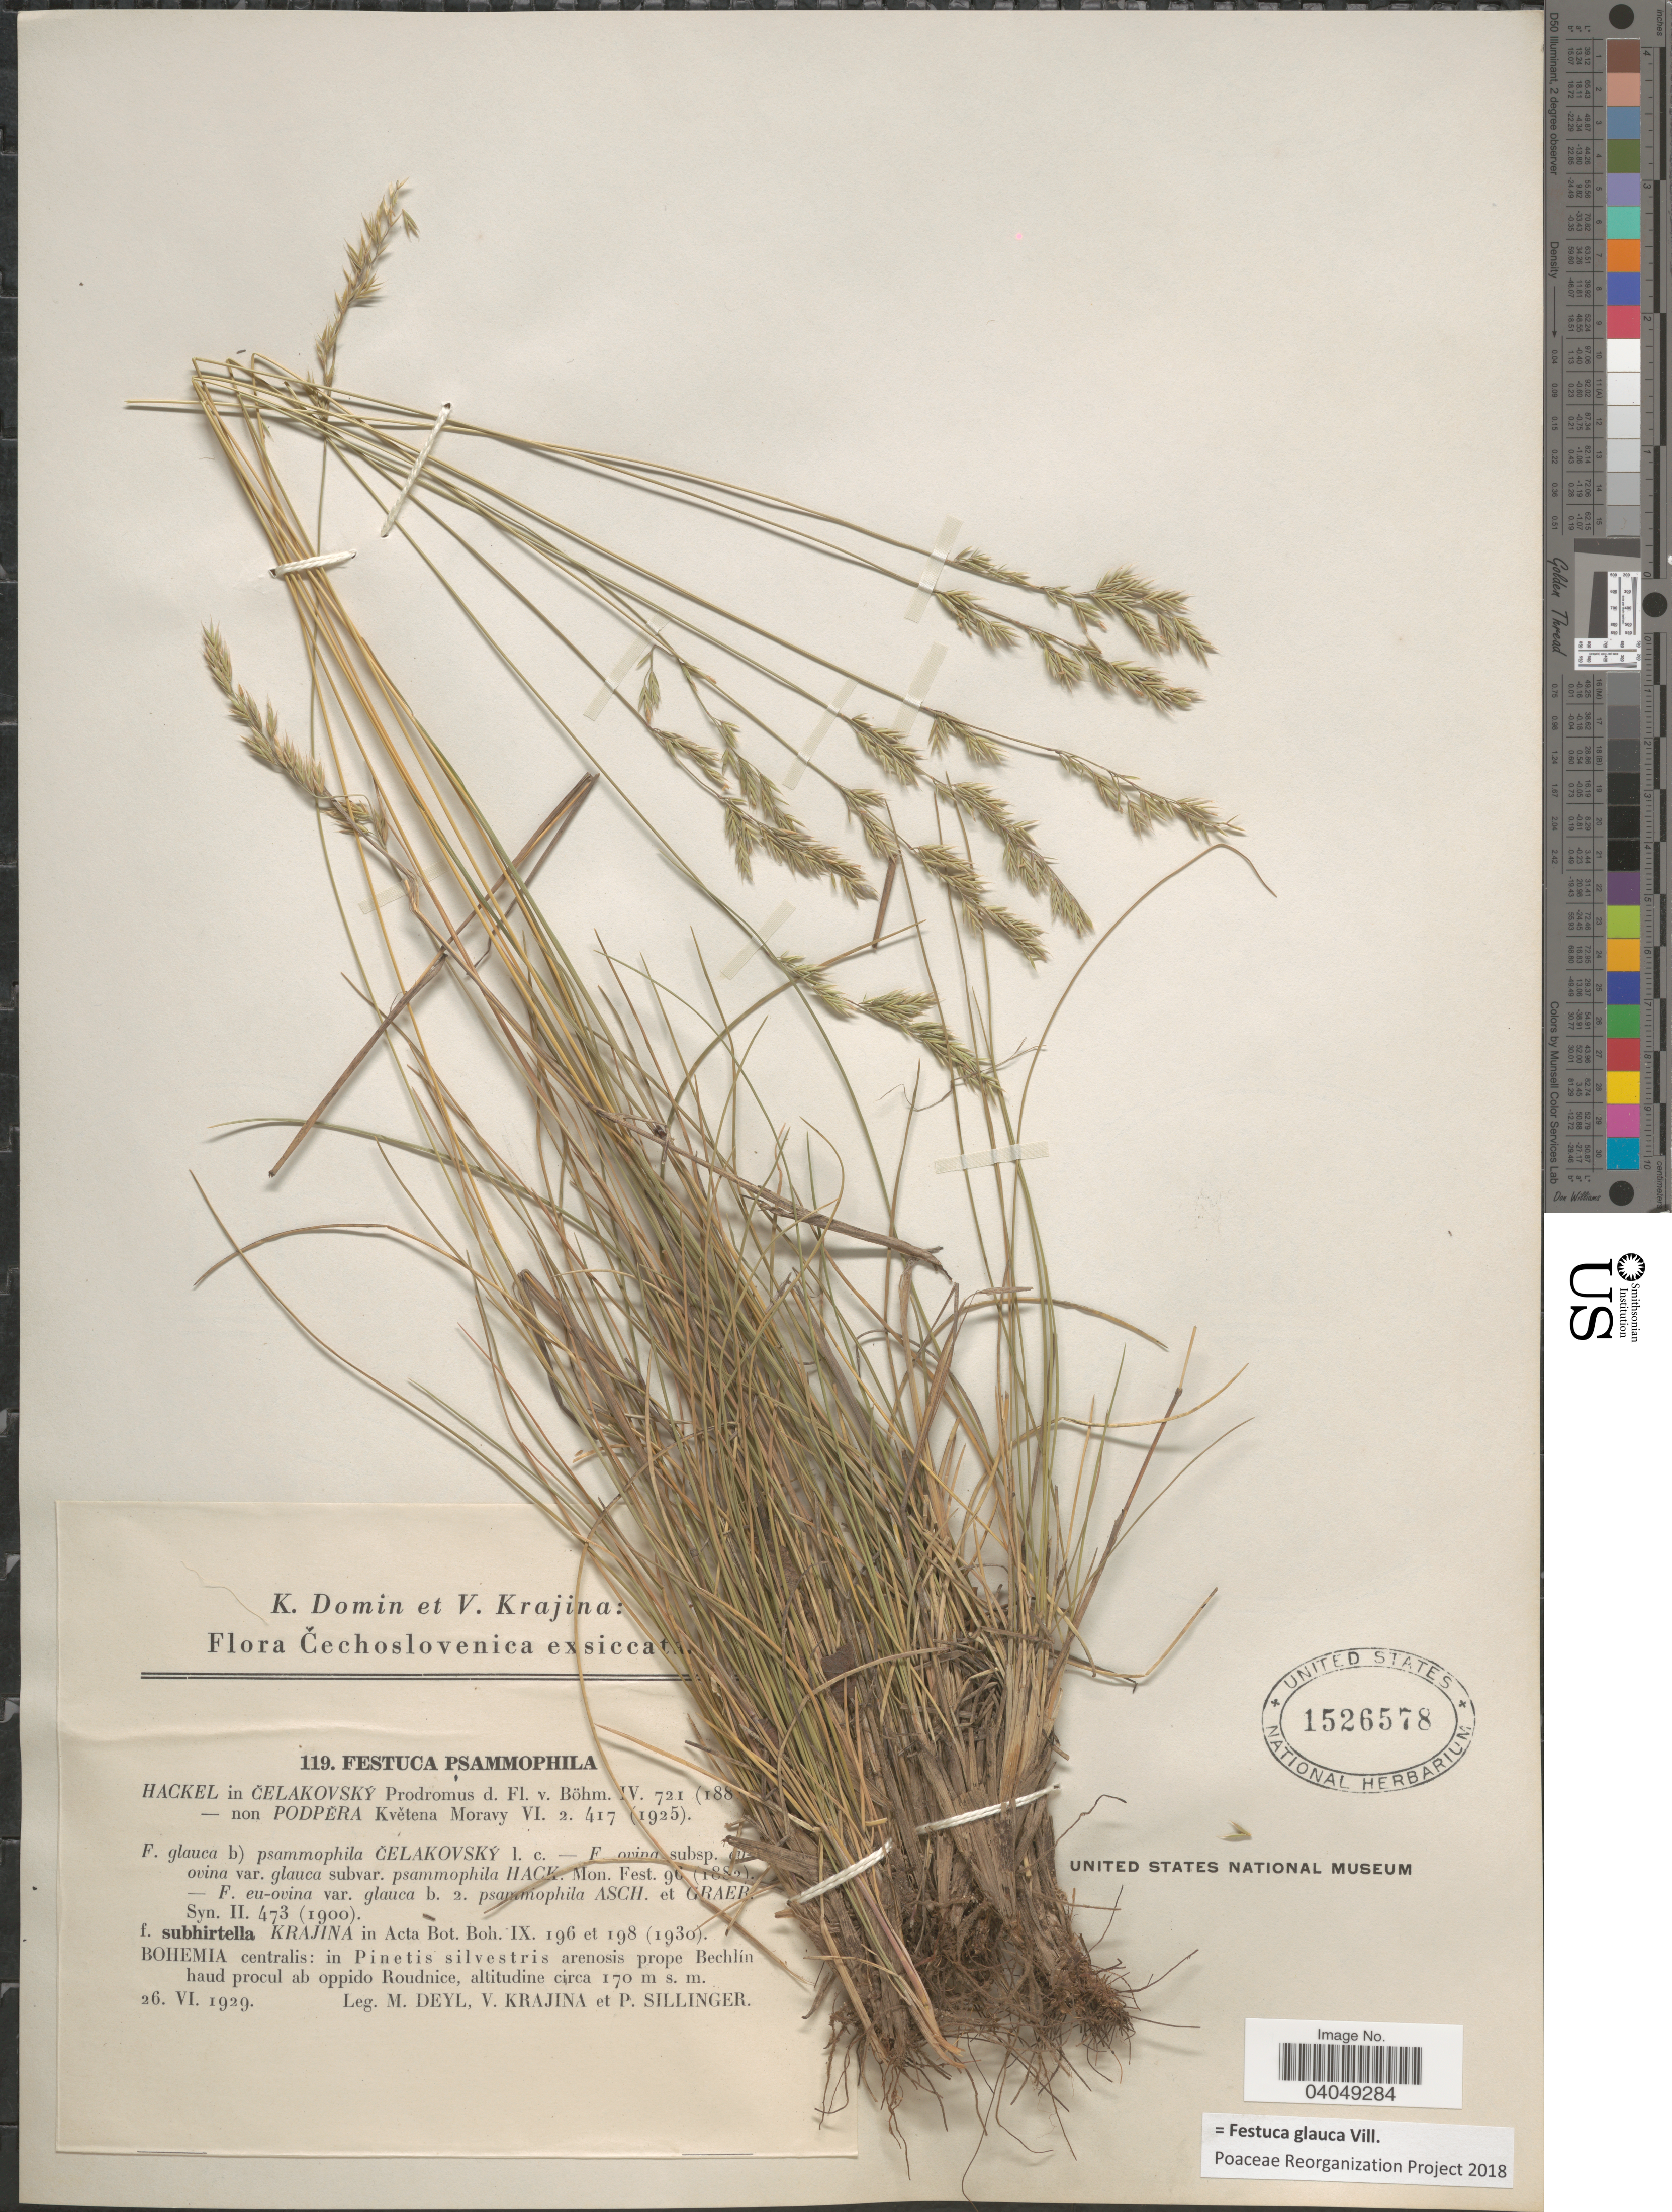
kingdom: Plantae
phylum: Tracheophyta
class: Liliopsida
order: Poales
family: Poaceae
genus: Festuca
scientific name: Festuca glauca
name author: Vill.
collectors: M. Deyl, V. Krajina & P. Sillinger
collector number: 119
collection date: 1929-06-26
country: Czechia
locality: Bohemia centralis: in Pinetis silvestris arenosis prope Bechlin haud procul ab oppido Roudnice.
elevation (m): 170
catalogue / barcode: US 1526578